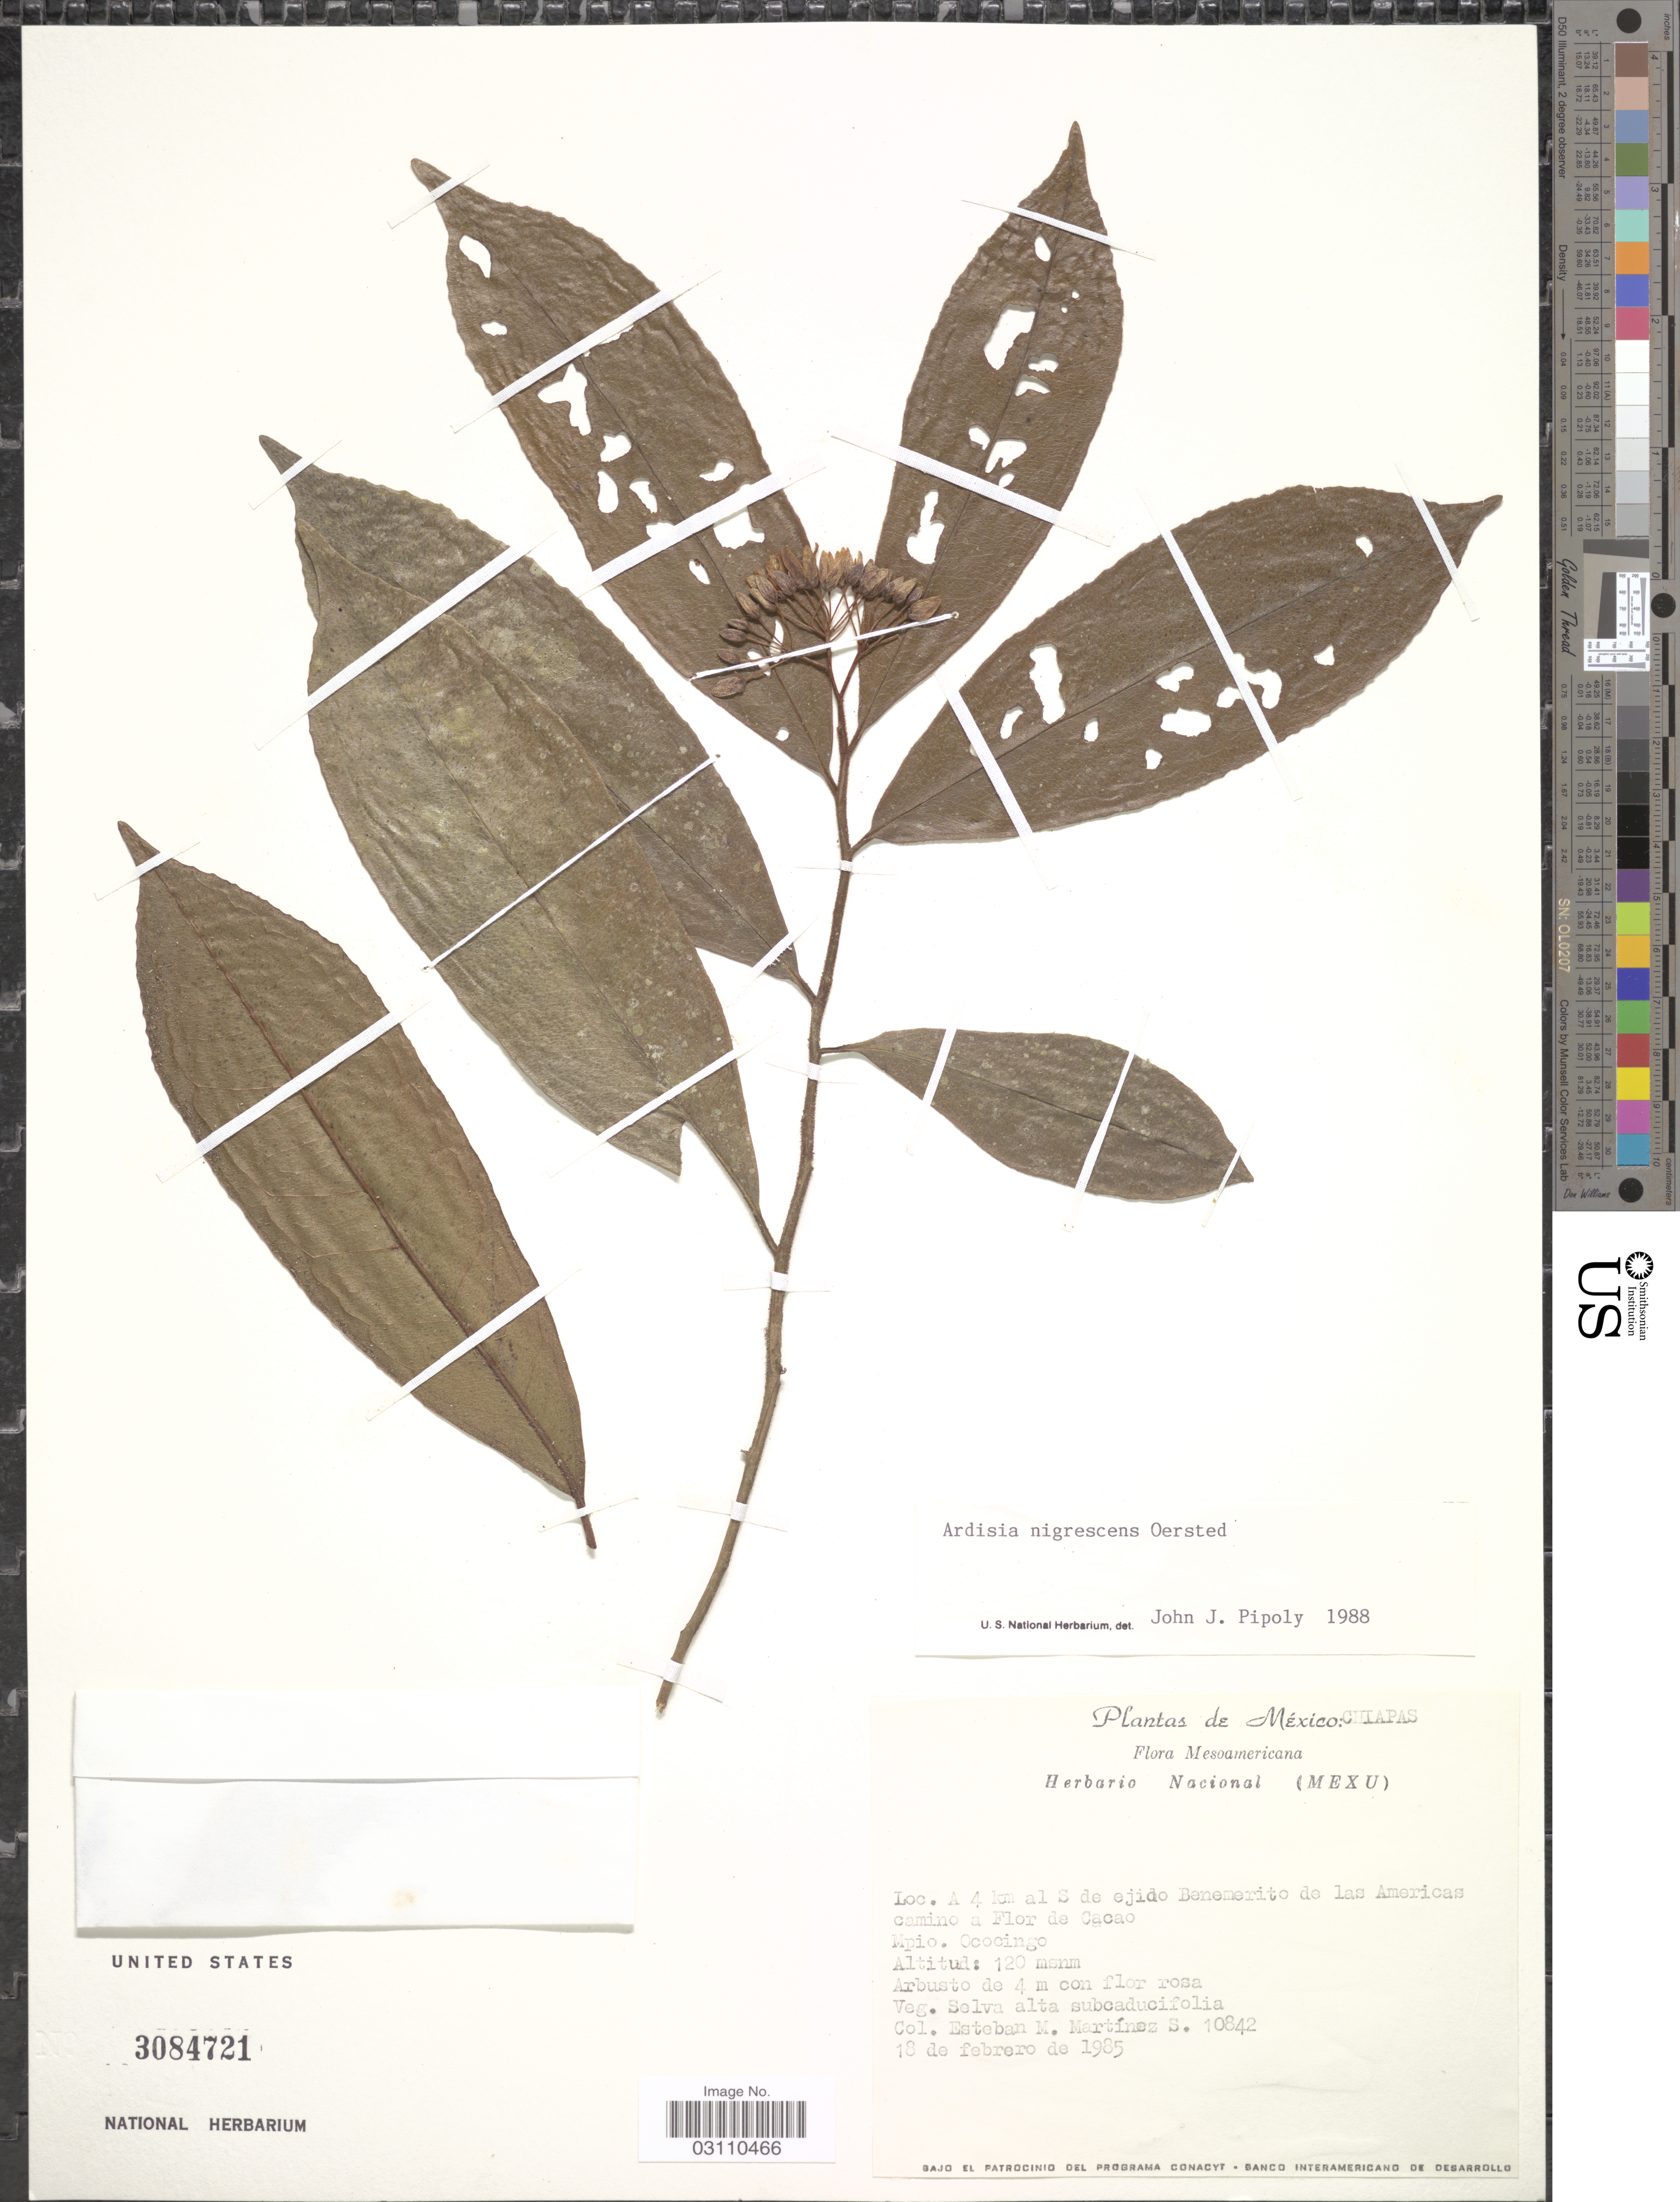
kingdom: Plantae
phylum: Tracheophyta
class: Magnoliopsida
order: Ericales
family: Primulaceae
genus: Ardisia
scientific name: Ardisia nigrescens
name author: Oerst.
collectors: E. M. Martínez S.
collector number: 10842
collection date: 1985-02-18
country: Mexico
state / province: Chiapas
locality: A 4 km al S de ejido Benemerito de las Americas camino a Flor de Cacao. Mpio. Ococingo.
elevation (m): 120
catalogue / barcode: US 3084721